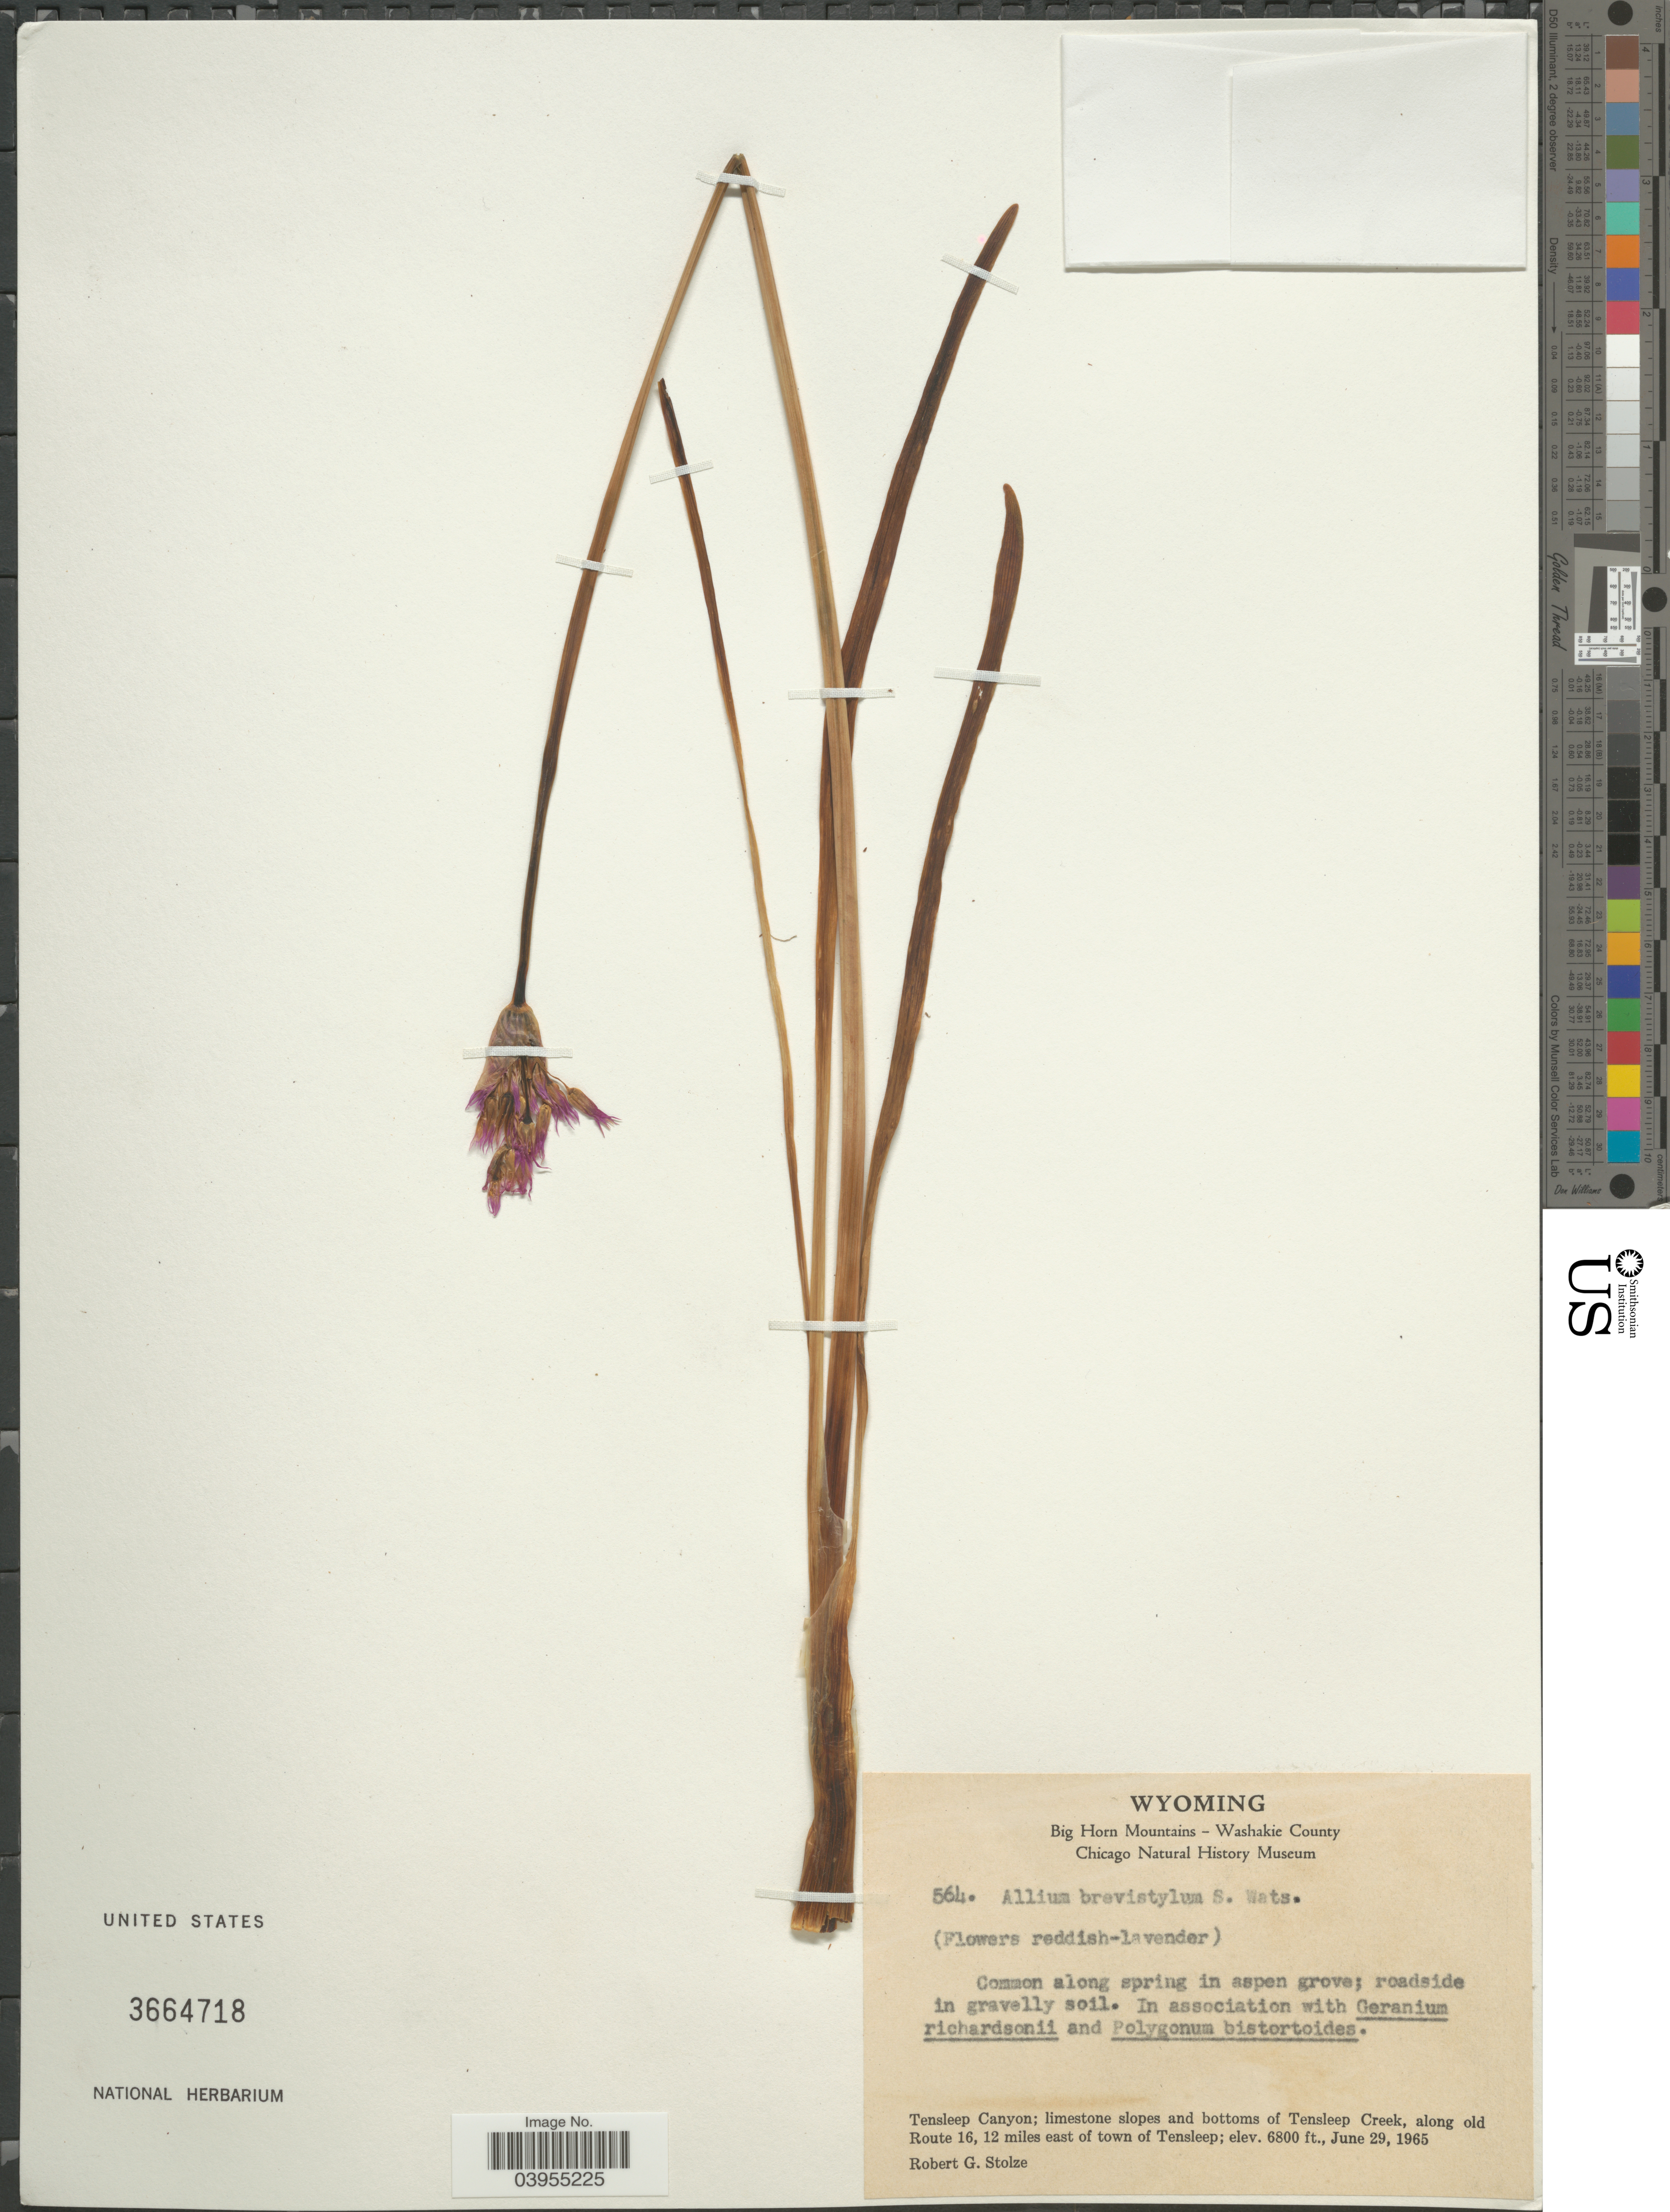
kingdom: Plantae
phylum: Tracheophyta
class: Liliopsida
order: Asparagales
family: Amaryllidaceae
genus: Allium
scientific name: Allium brevistylum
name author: S. Watson in C. King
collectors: R. G. Stolze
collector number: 564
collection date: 1965-06-29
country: United States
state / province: Wyoming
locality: Big Horn Mountains - Washakie County. Tensleep Canyon; limestone slopes and bottoms of Tensleep Creek, along old Route 16, 12 miles east of town of Tensleep.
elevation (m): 2073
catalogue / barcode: US 3664718